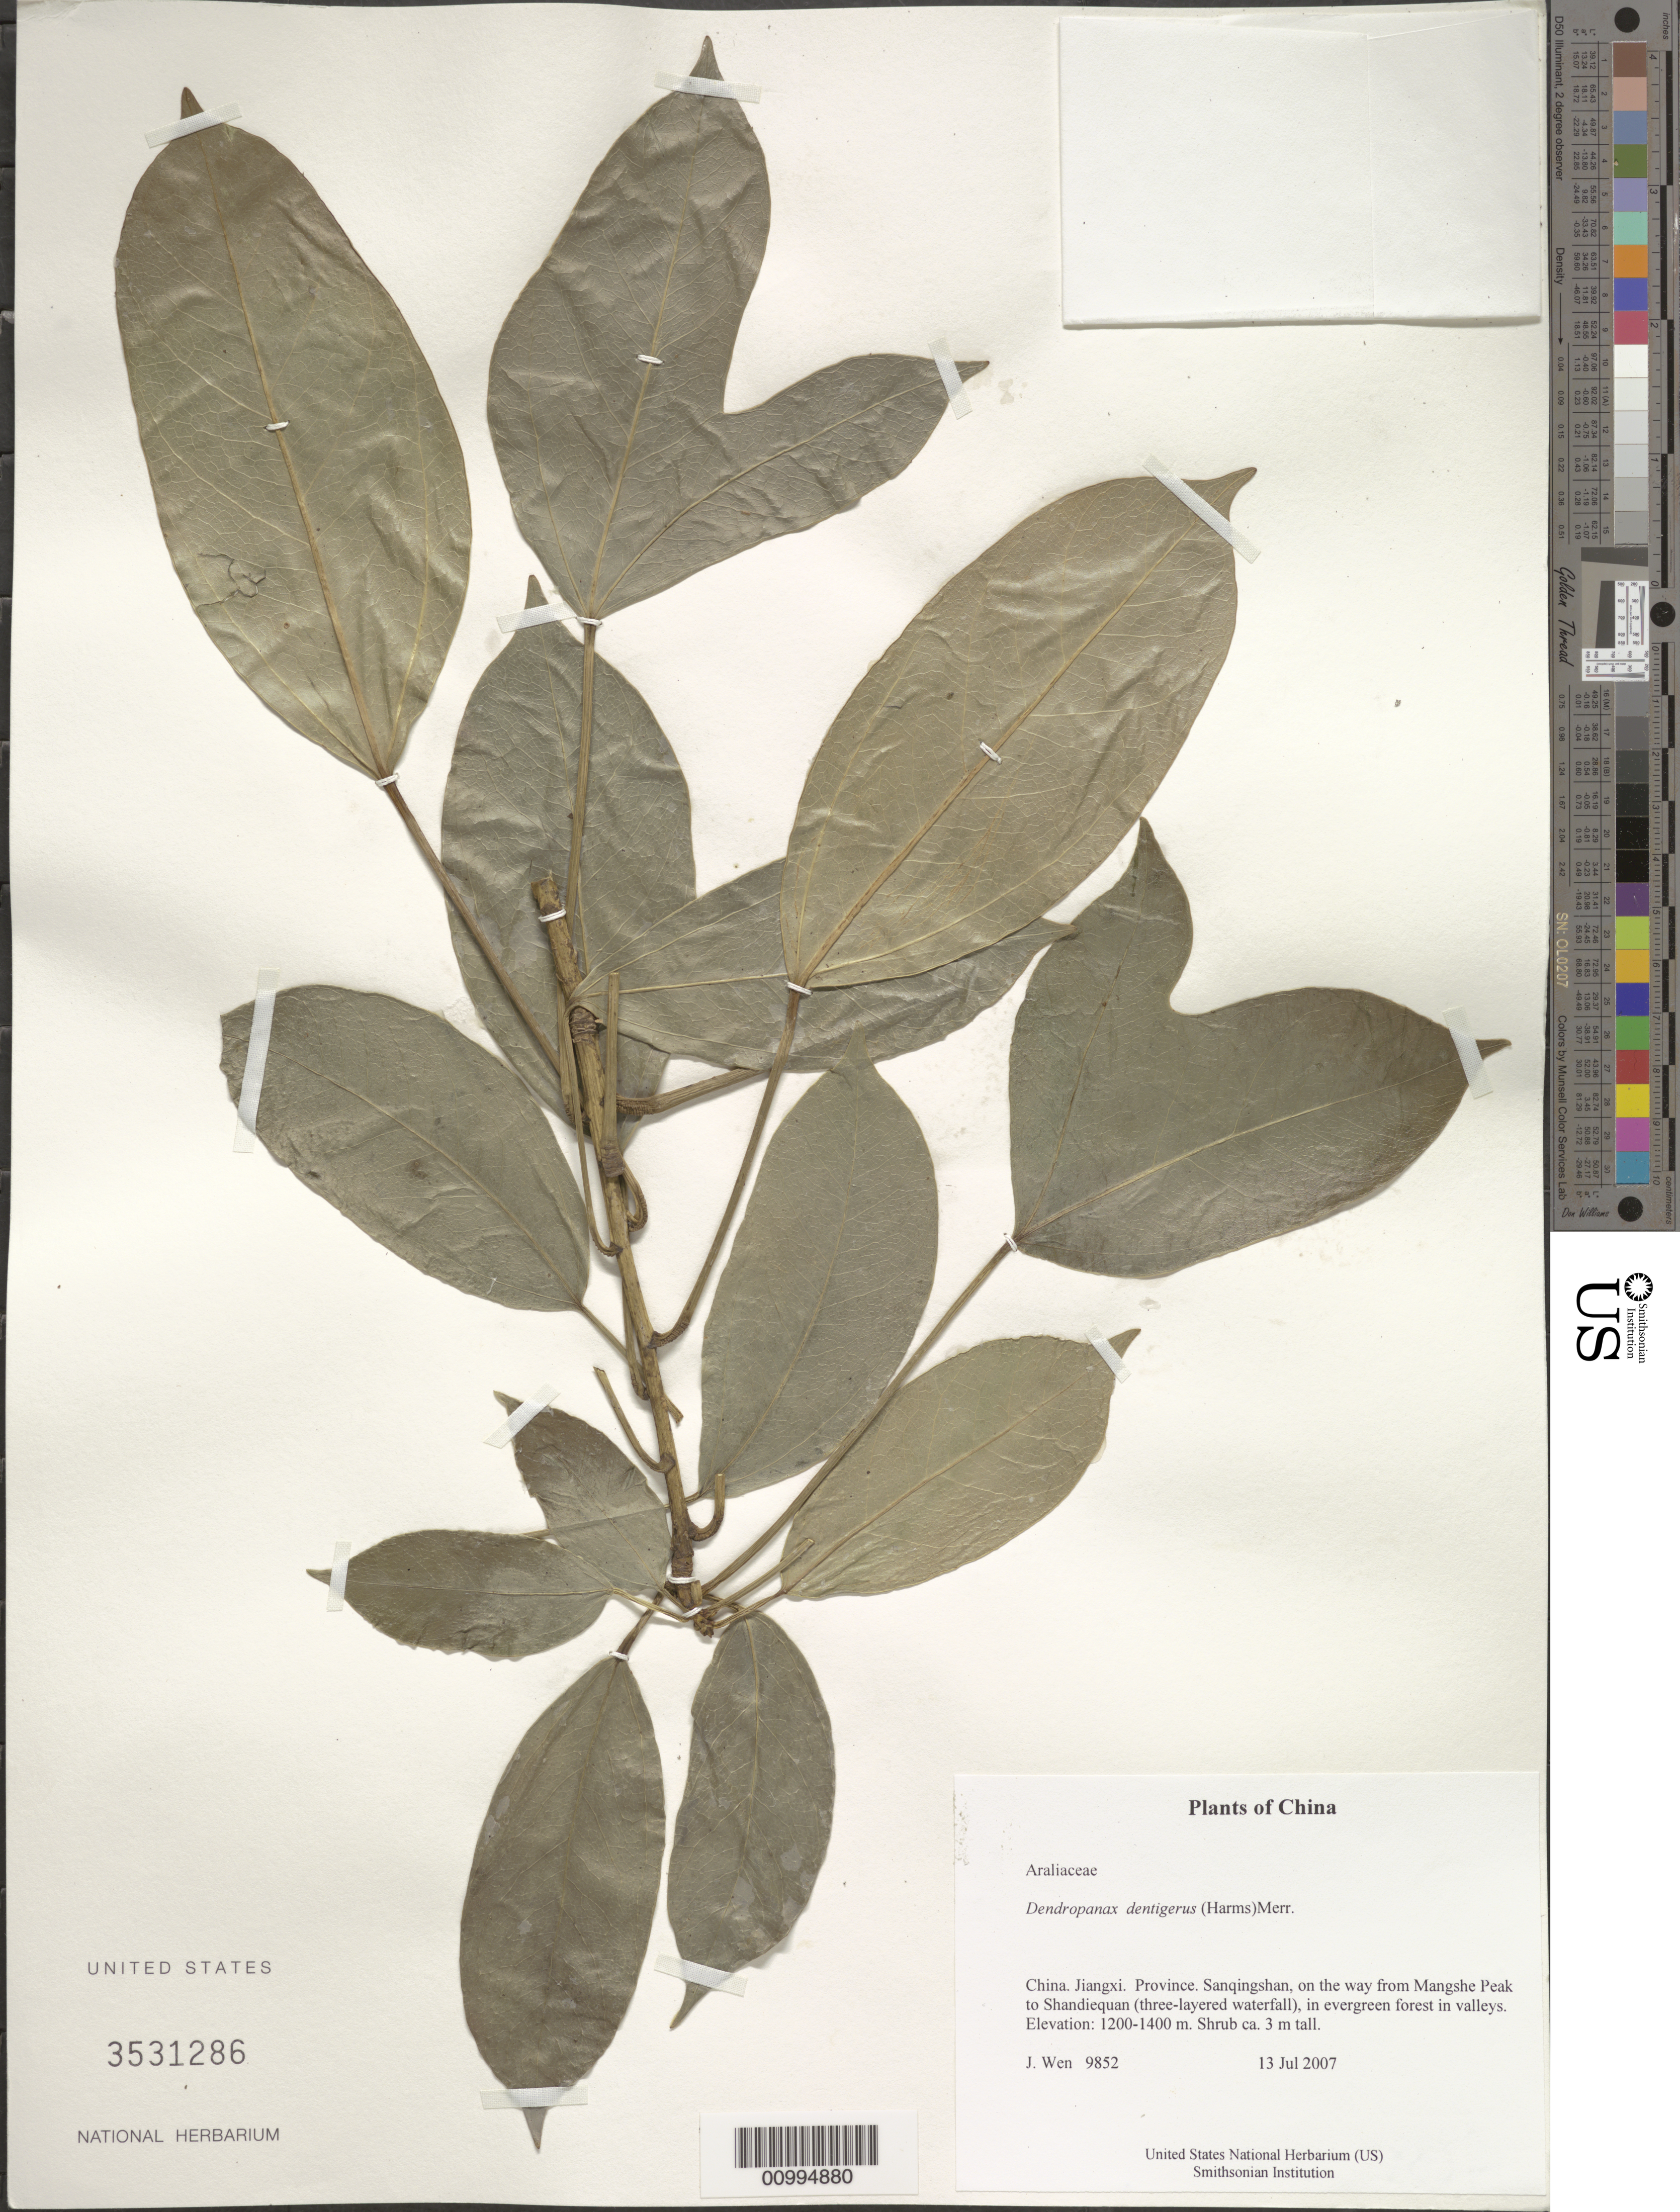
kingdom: Plantae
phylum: Tracheophyta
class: Magnoliopsida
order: Apiales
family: Araliaceae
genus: Dendropanax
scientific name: Dendropanax dentigerus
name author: (Harms) Merr.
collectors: J. Wen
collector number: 9852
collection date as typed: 13 Jul 2007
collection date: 2007-07-13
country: China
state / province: Jiangxi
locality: Sanqingshan, on the way from Mangshe Peak to Shandiequan (three-layered waterfall), in evergreen forest in valleys.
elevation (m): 1200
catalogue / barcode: US 3531286